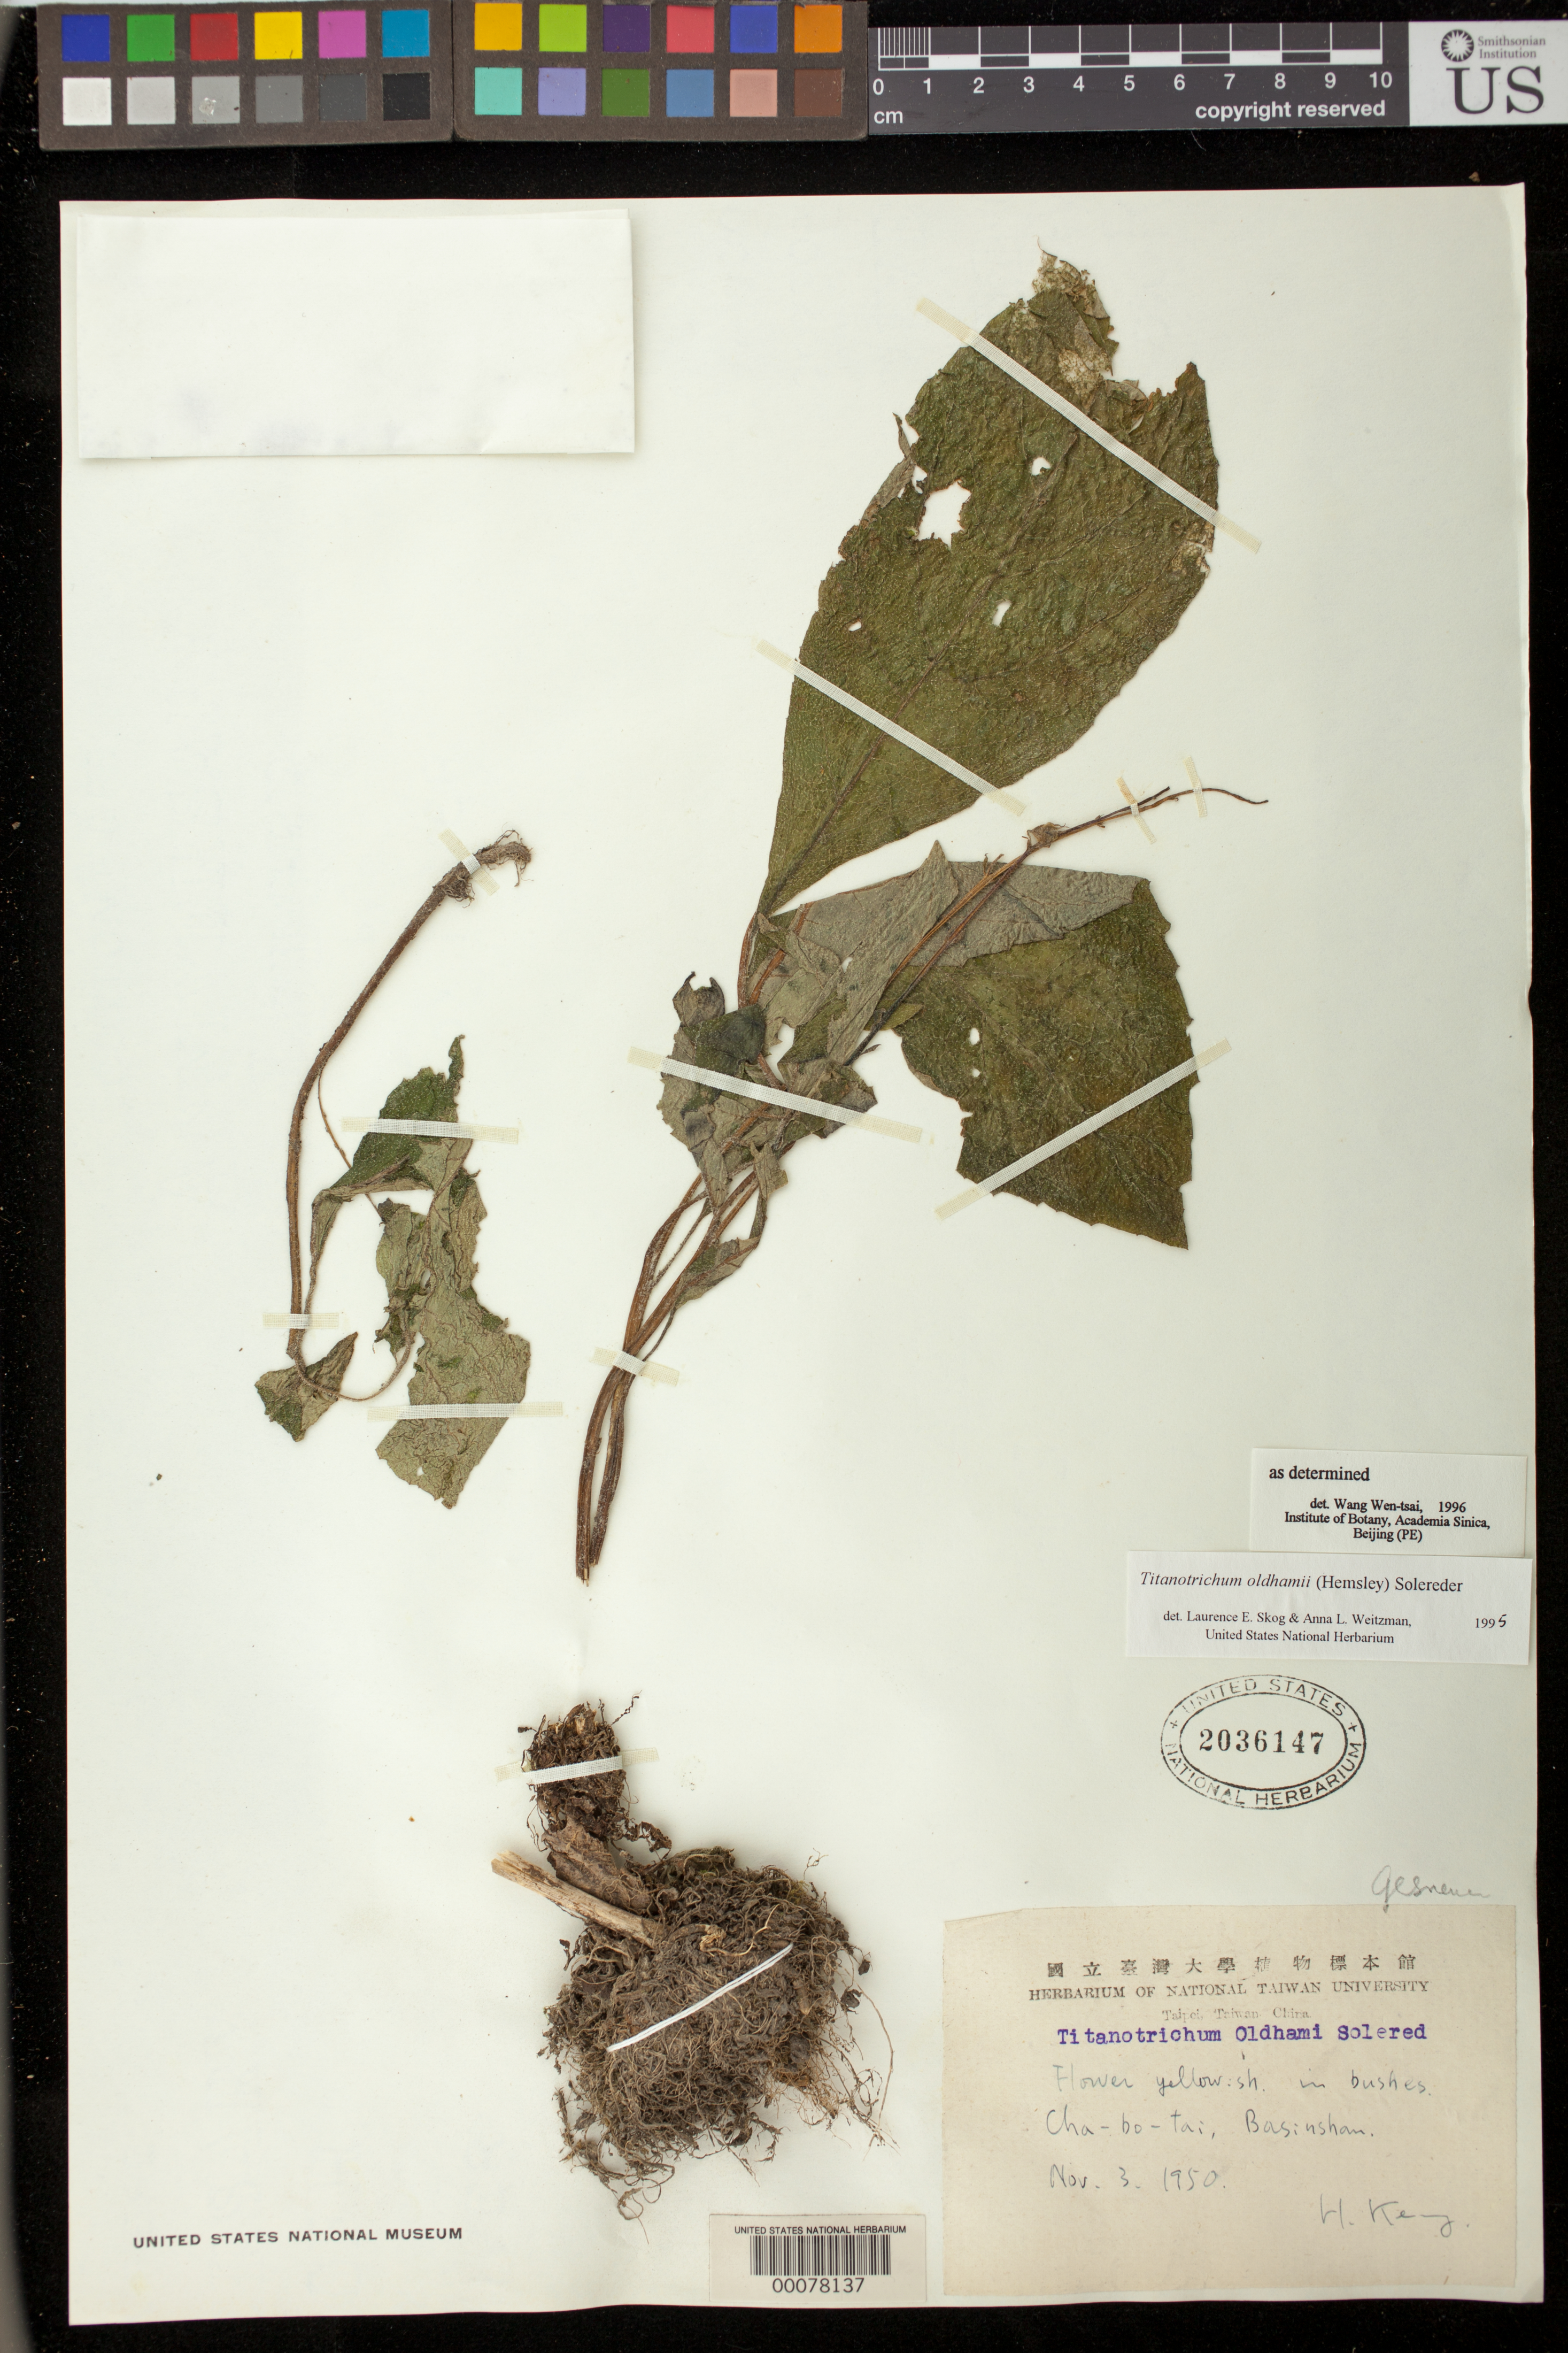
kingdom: Plantae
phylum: Tracheophyta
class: Magnoliopsida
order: Lamiales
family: Gesneriaceae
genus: Titanotrichum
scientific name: Titanotrichum oldhamii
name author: (Hemsl.) Soler.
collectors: H. Keny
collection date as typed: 03 Nov 1950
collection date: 1950-11-03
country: China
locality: Cha-bo-tai, basinshan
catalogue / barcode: US 2036147